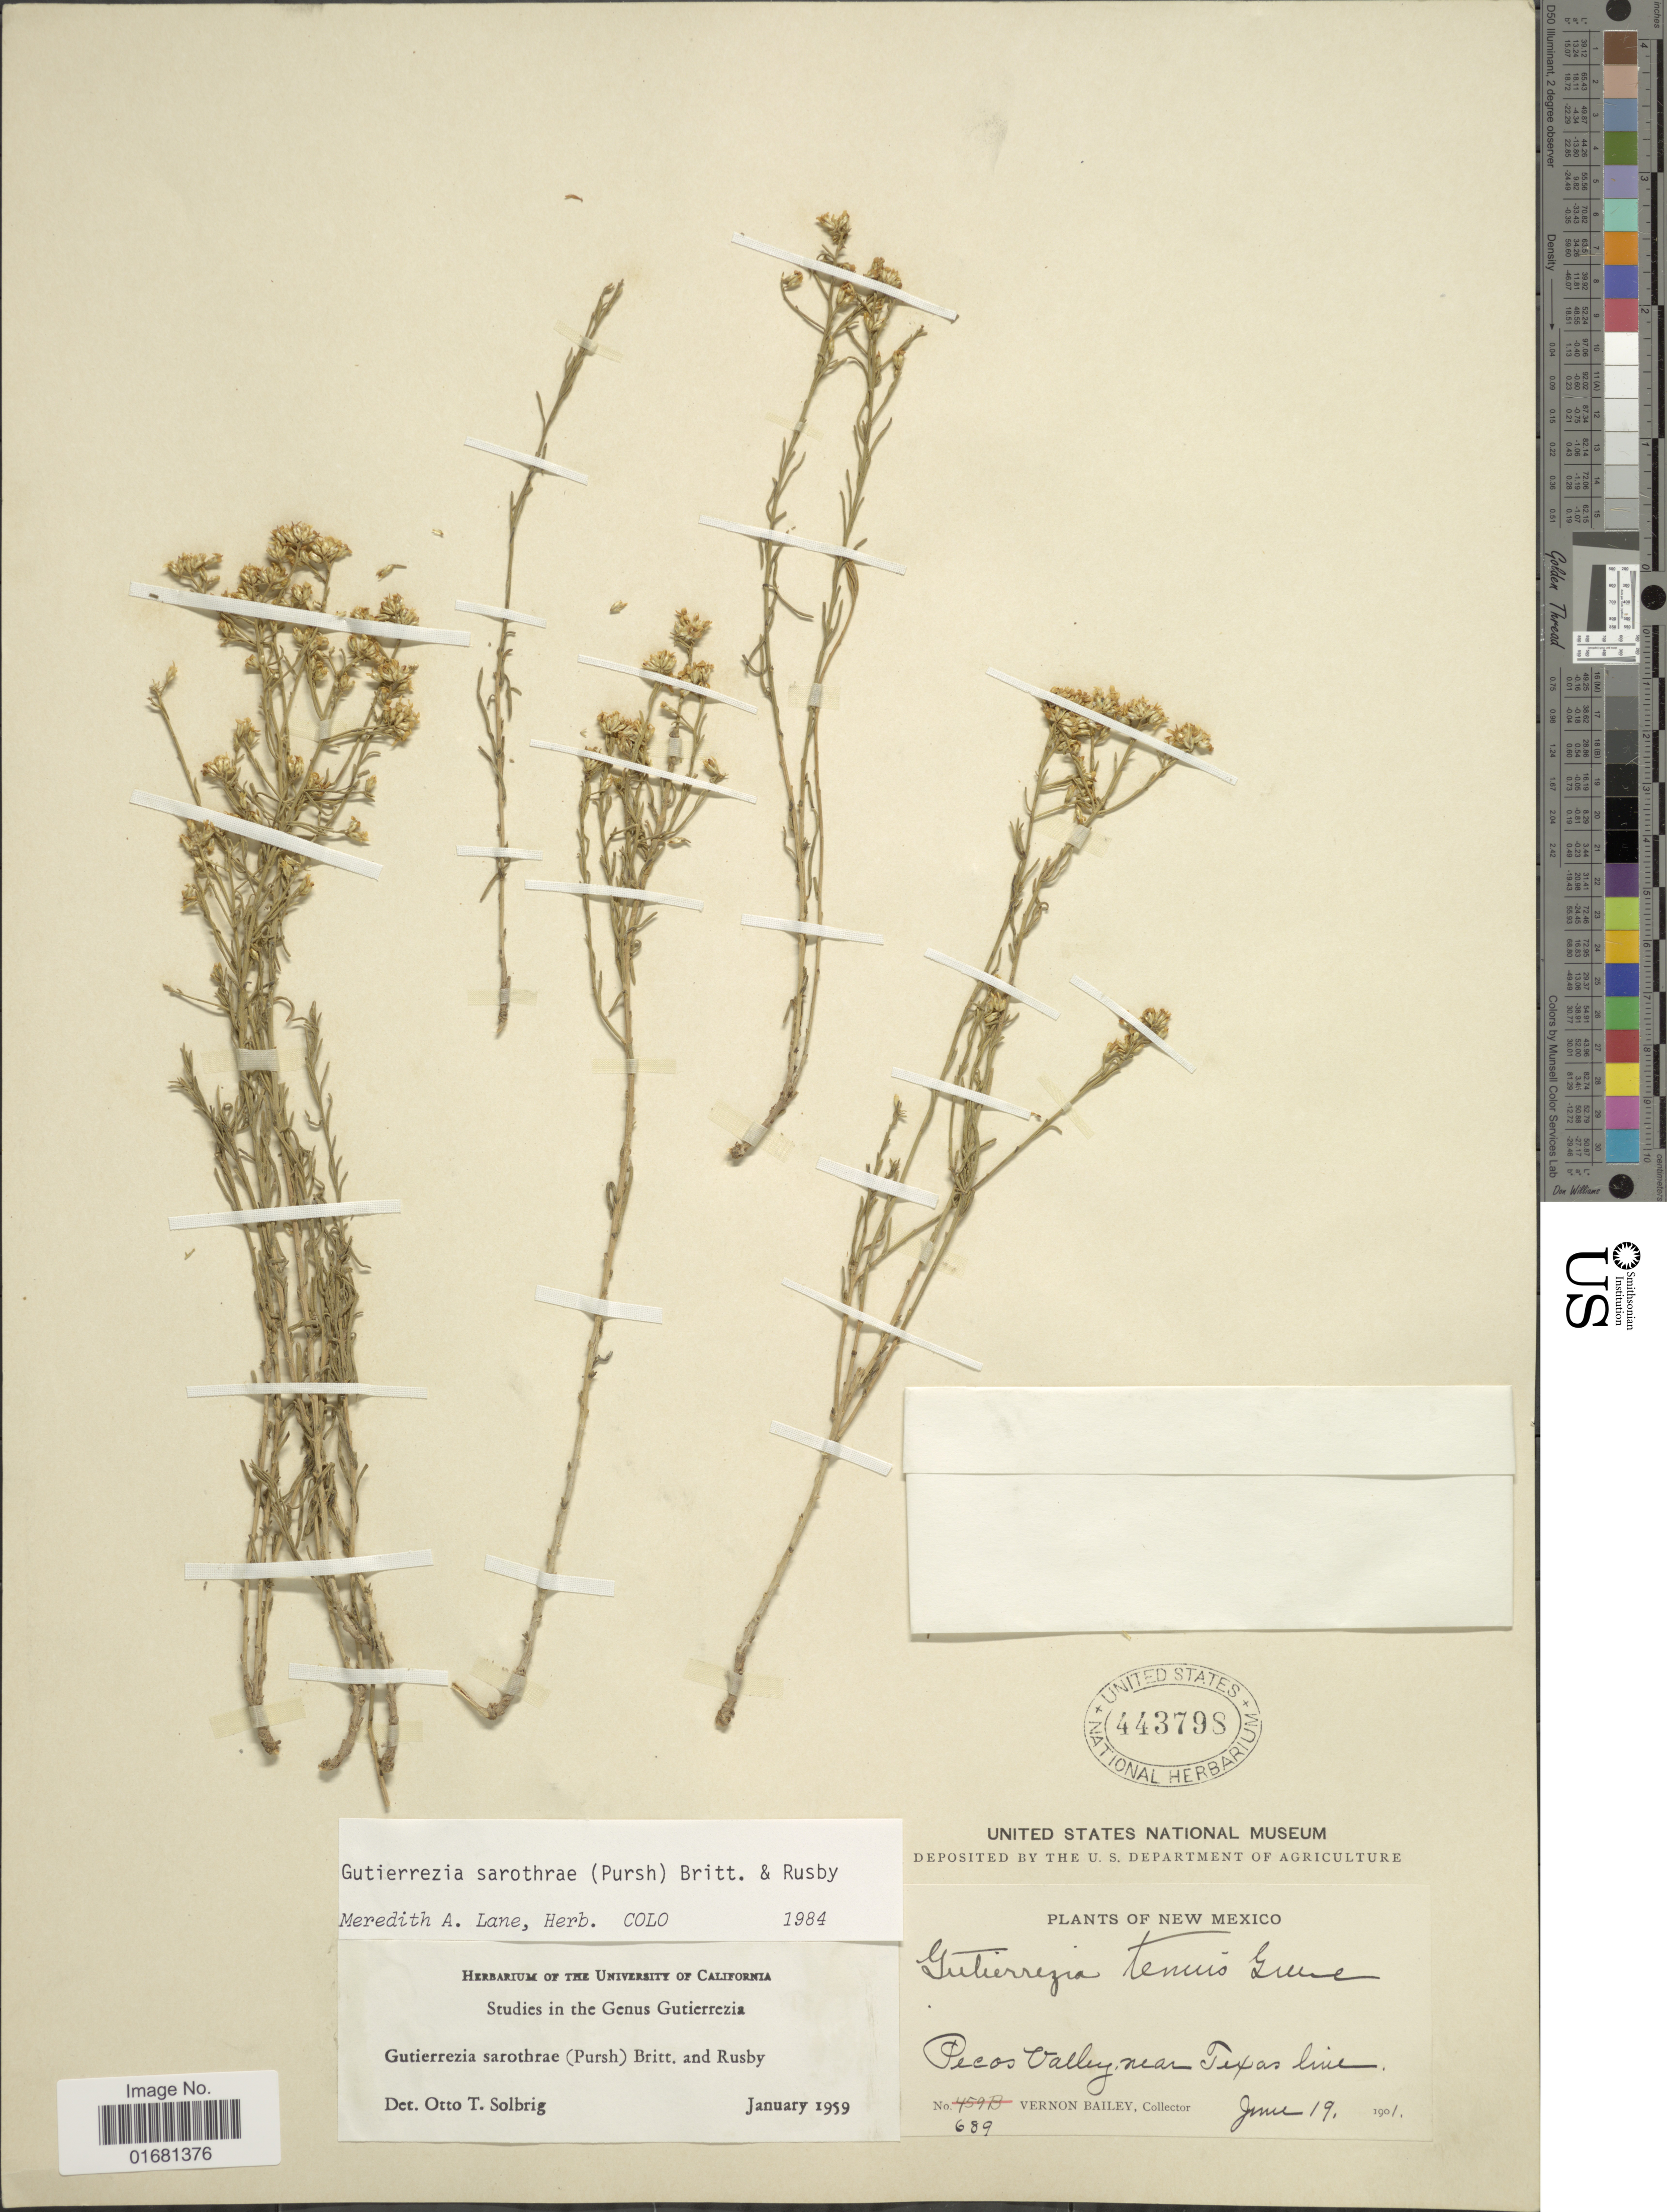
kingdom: Plantae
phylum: Tracheophyta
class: Magnoliopsida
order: Asterales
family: Asteraceae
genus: Gutierrezia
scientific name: Gutierrezia sarothrae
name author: (Pursh) Britton & Rusby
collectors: V. O. Bailey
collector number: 689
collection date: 1901-06-19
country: United States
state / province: New Mexico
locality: New Mexico. Pecos Valley, near Texas line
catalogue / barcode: US 443798